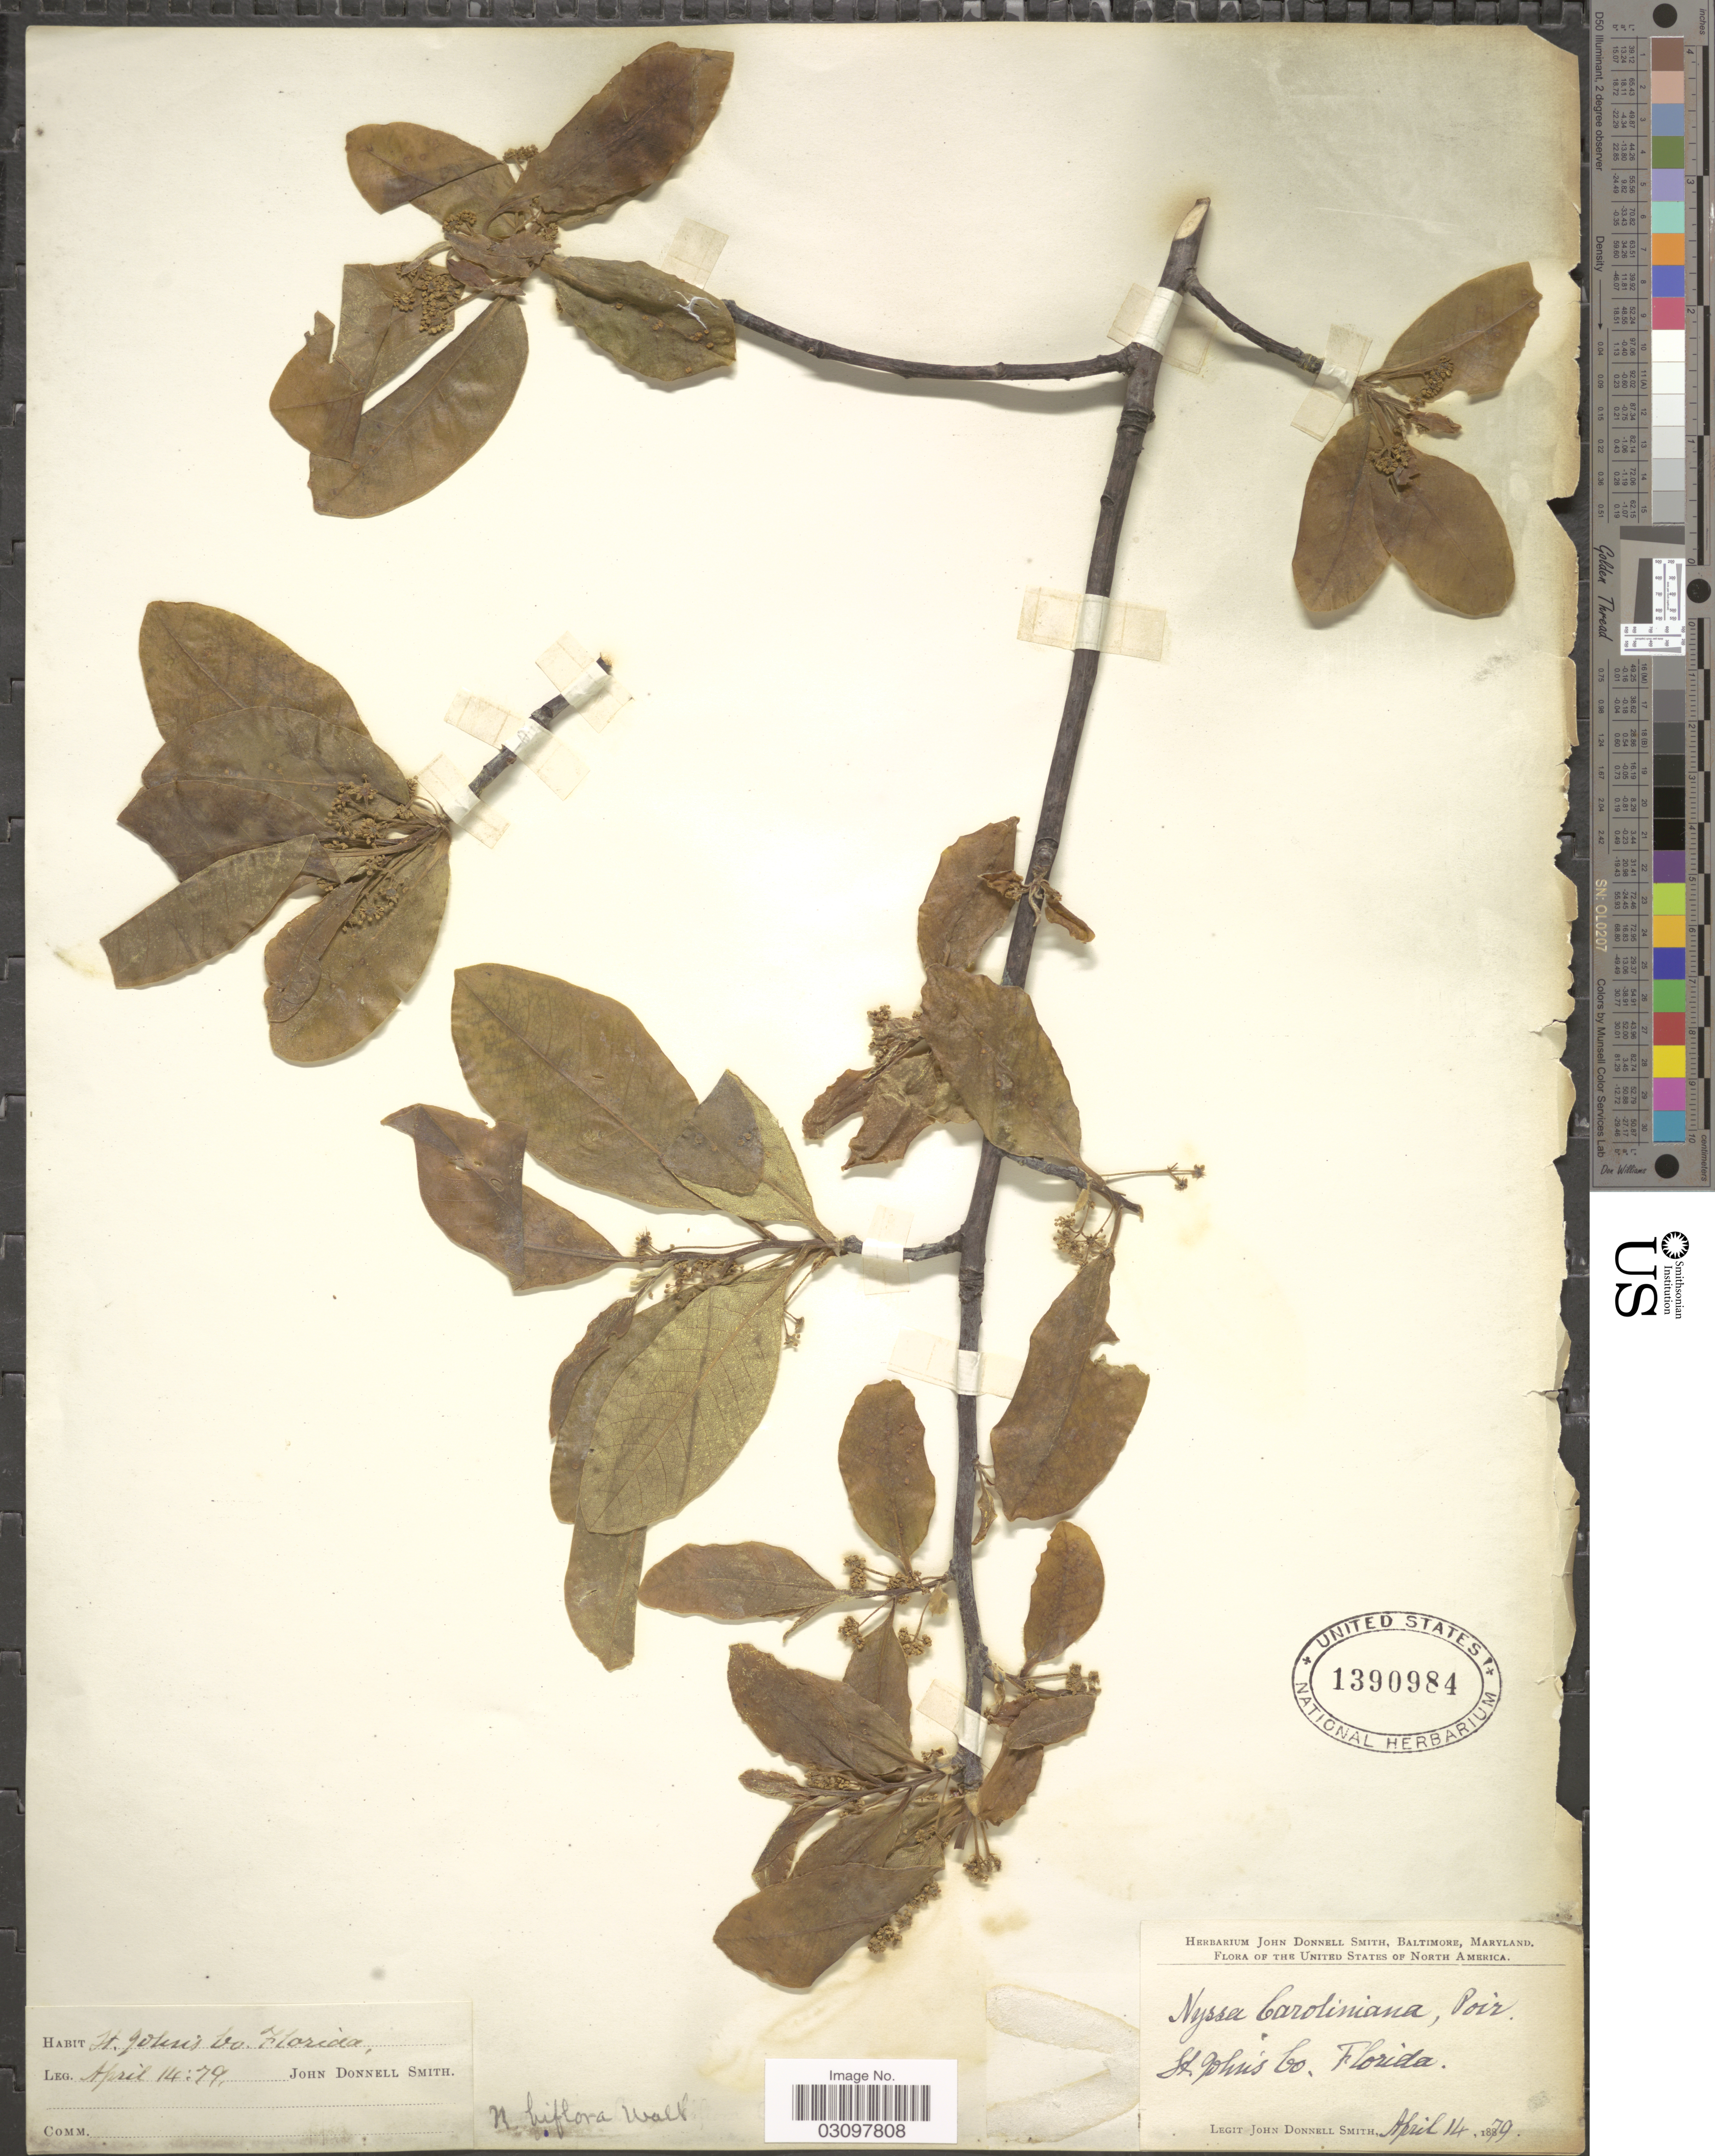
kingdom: Plantae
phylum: Tracheophyta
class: Magnoliopsida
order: Cornales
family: Nyssaceae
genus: Nyssa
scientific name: Nyssa biflora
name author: Walter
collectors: J. Donnell Smith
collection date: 1879-04-14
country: United States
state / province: Florida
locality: St. John's Co.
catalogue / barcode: US 1390984